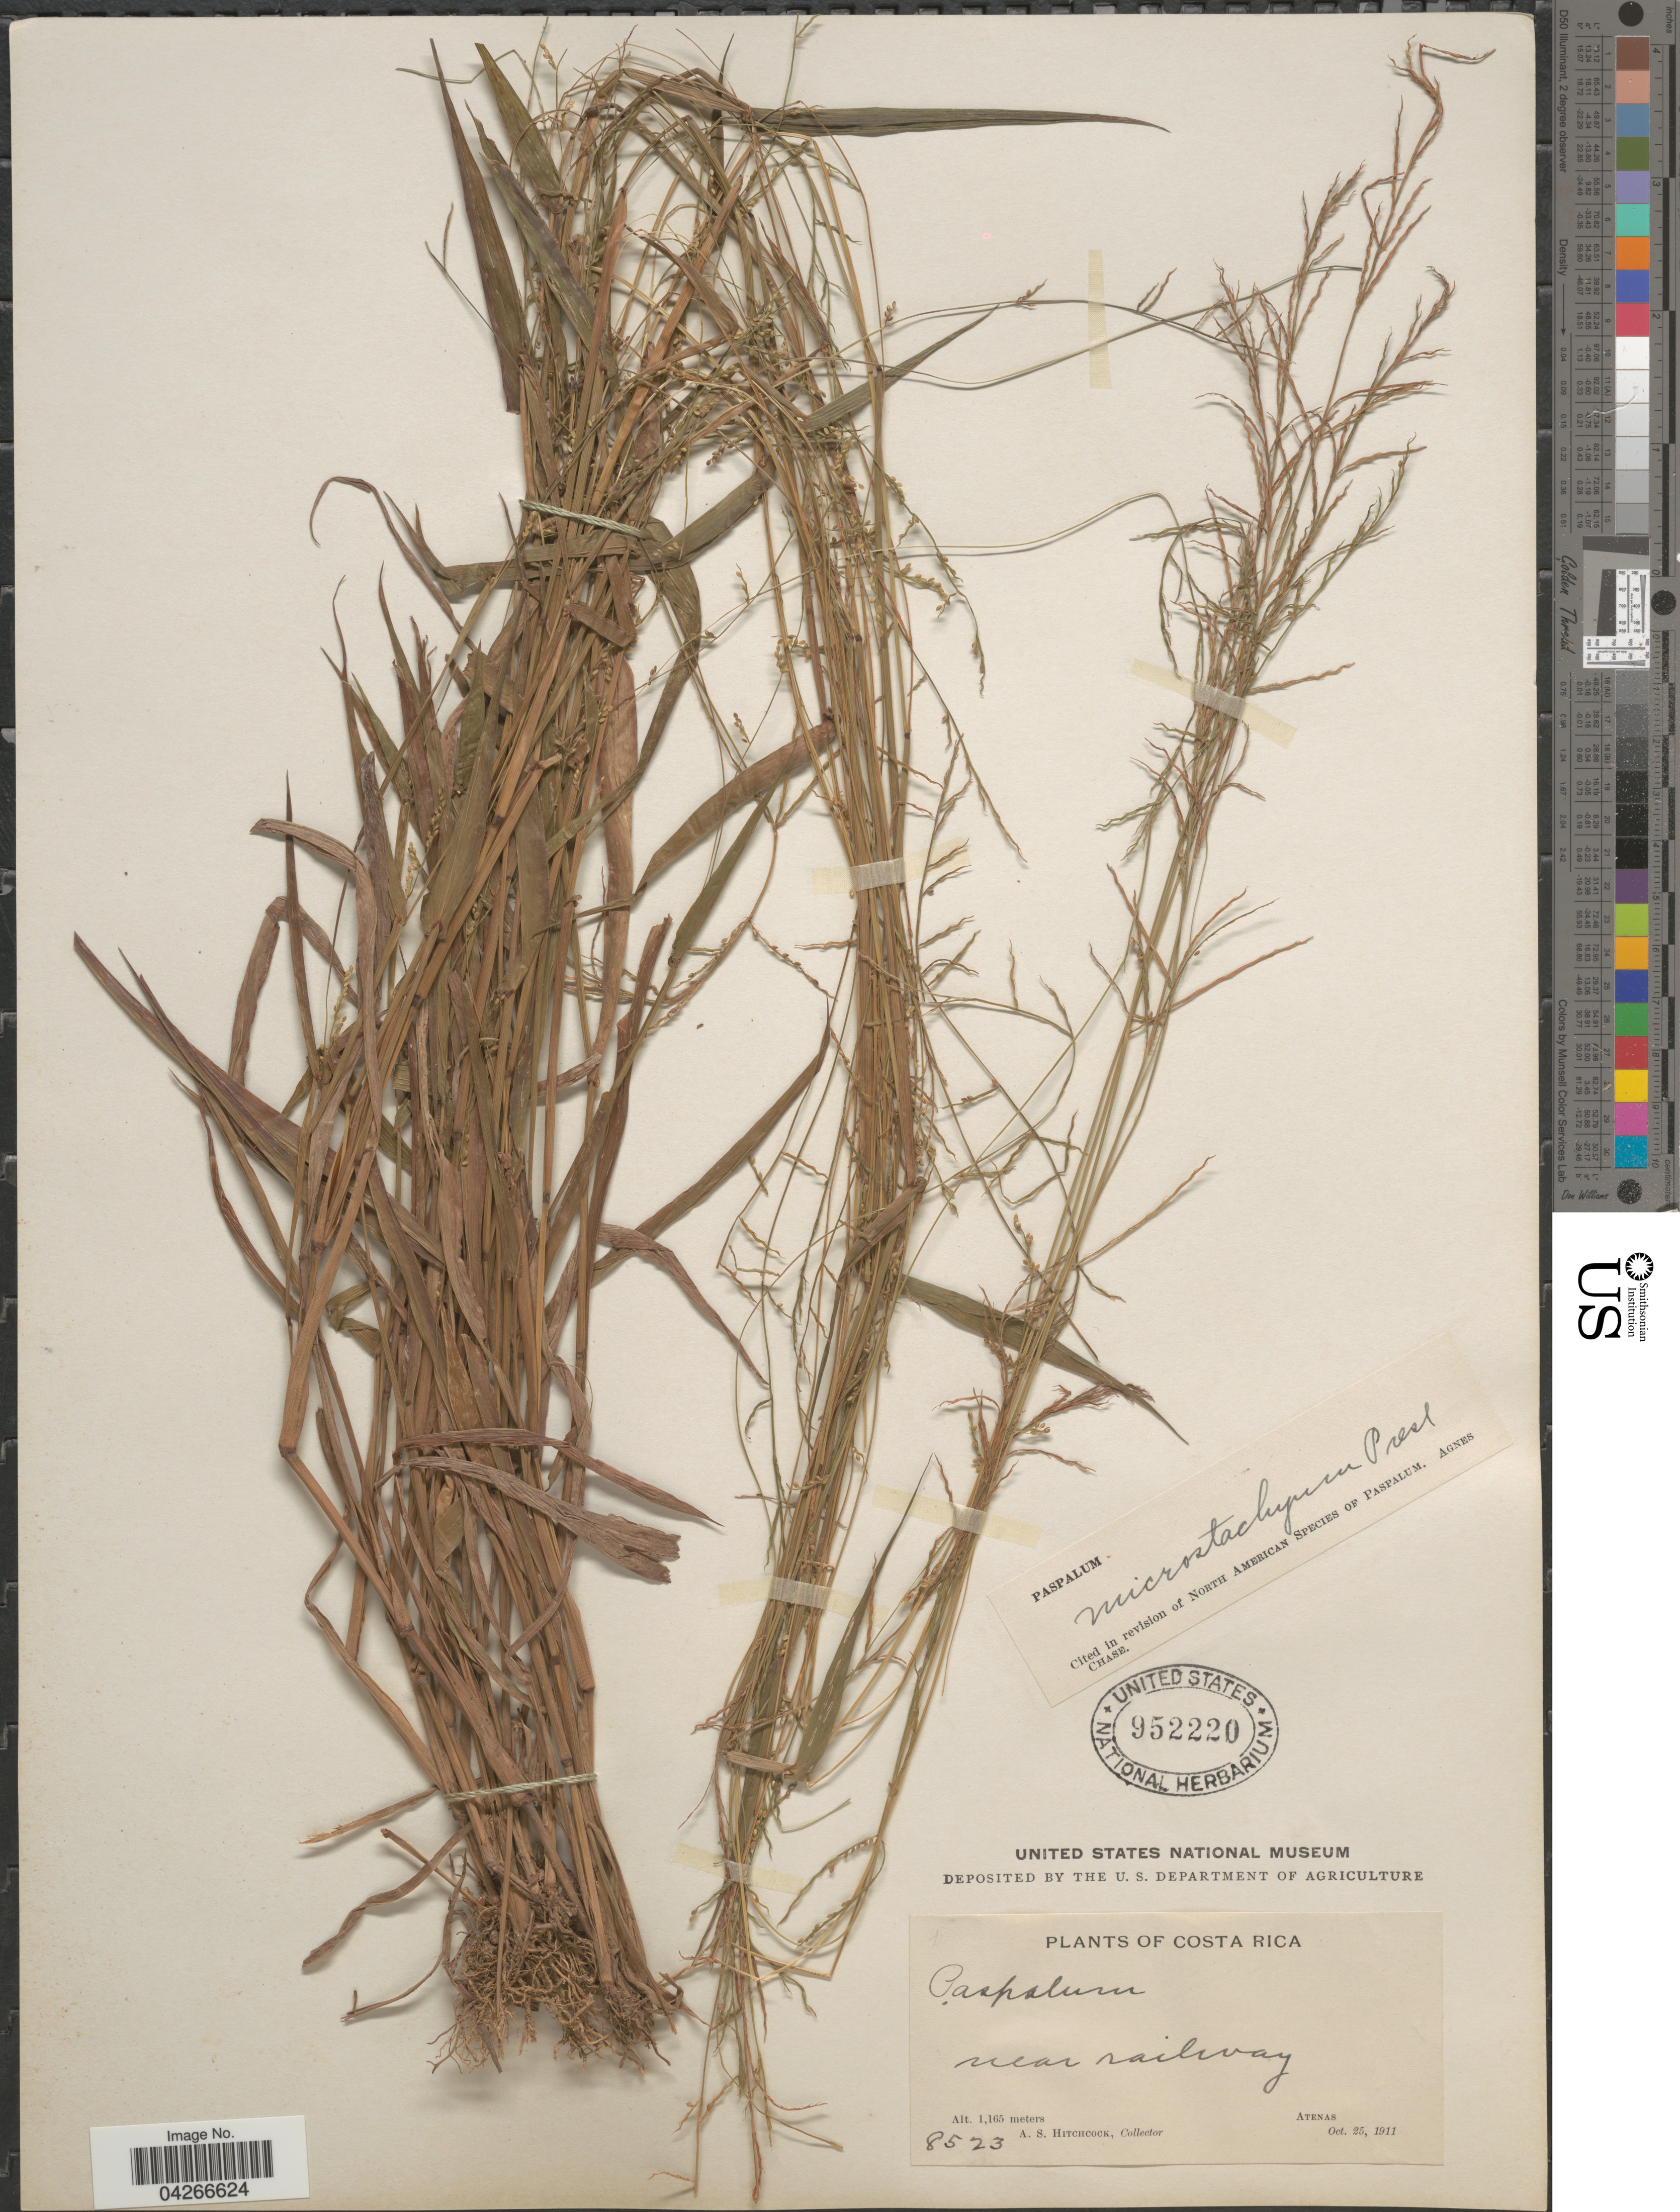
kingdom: Plantae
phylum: Tracheophyta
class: Liliopsida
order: Poales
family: Poaceae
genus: Paspalum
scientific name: Paspalum microstachyum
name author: J. Presl in C. Presl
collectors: A. S. Hitchcock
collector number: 8523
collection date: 1911-10-25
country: Costa Rica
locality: Near railway. Atenas.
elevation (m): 1165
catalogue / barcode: US 952220